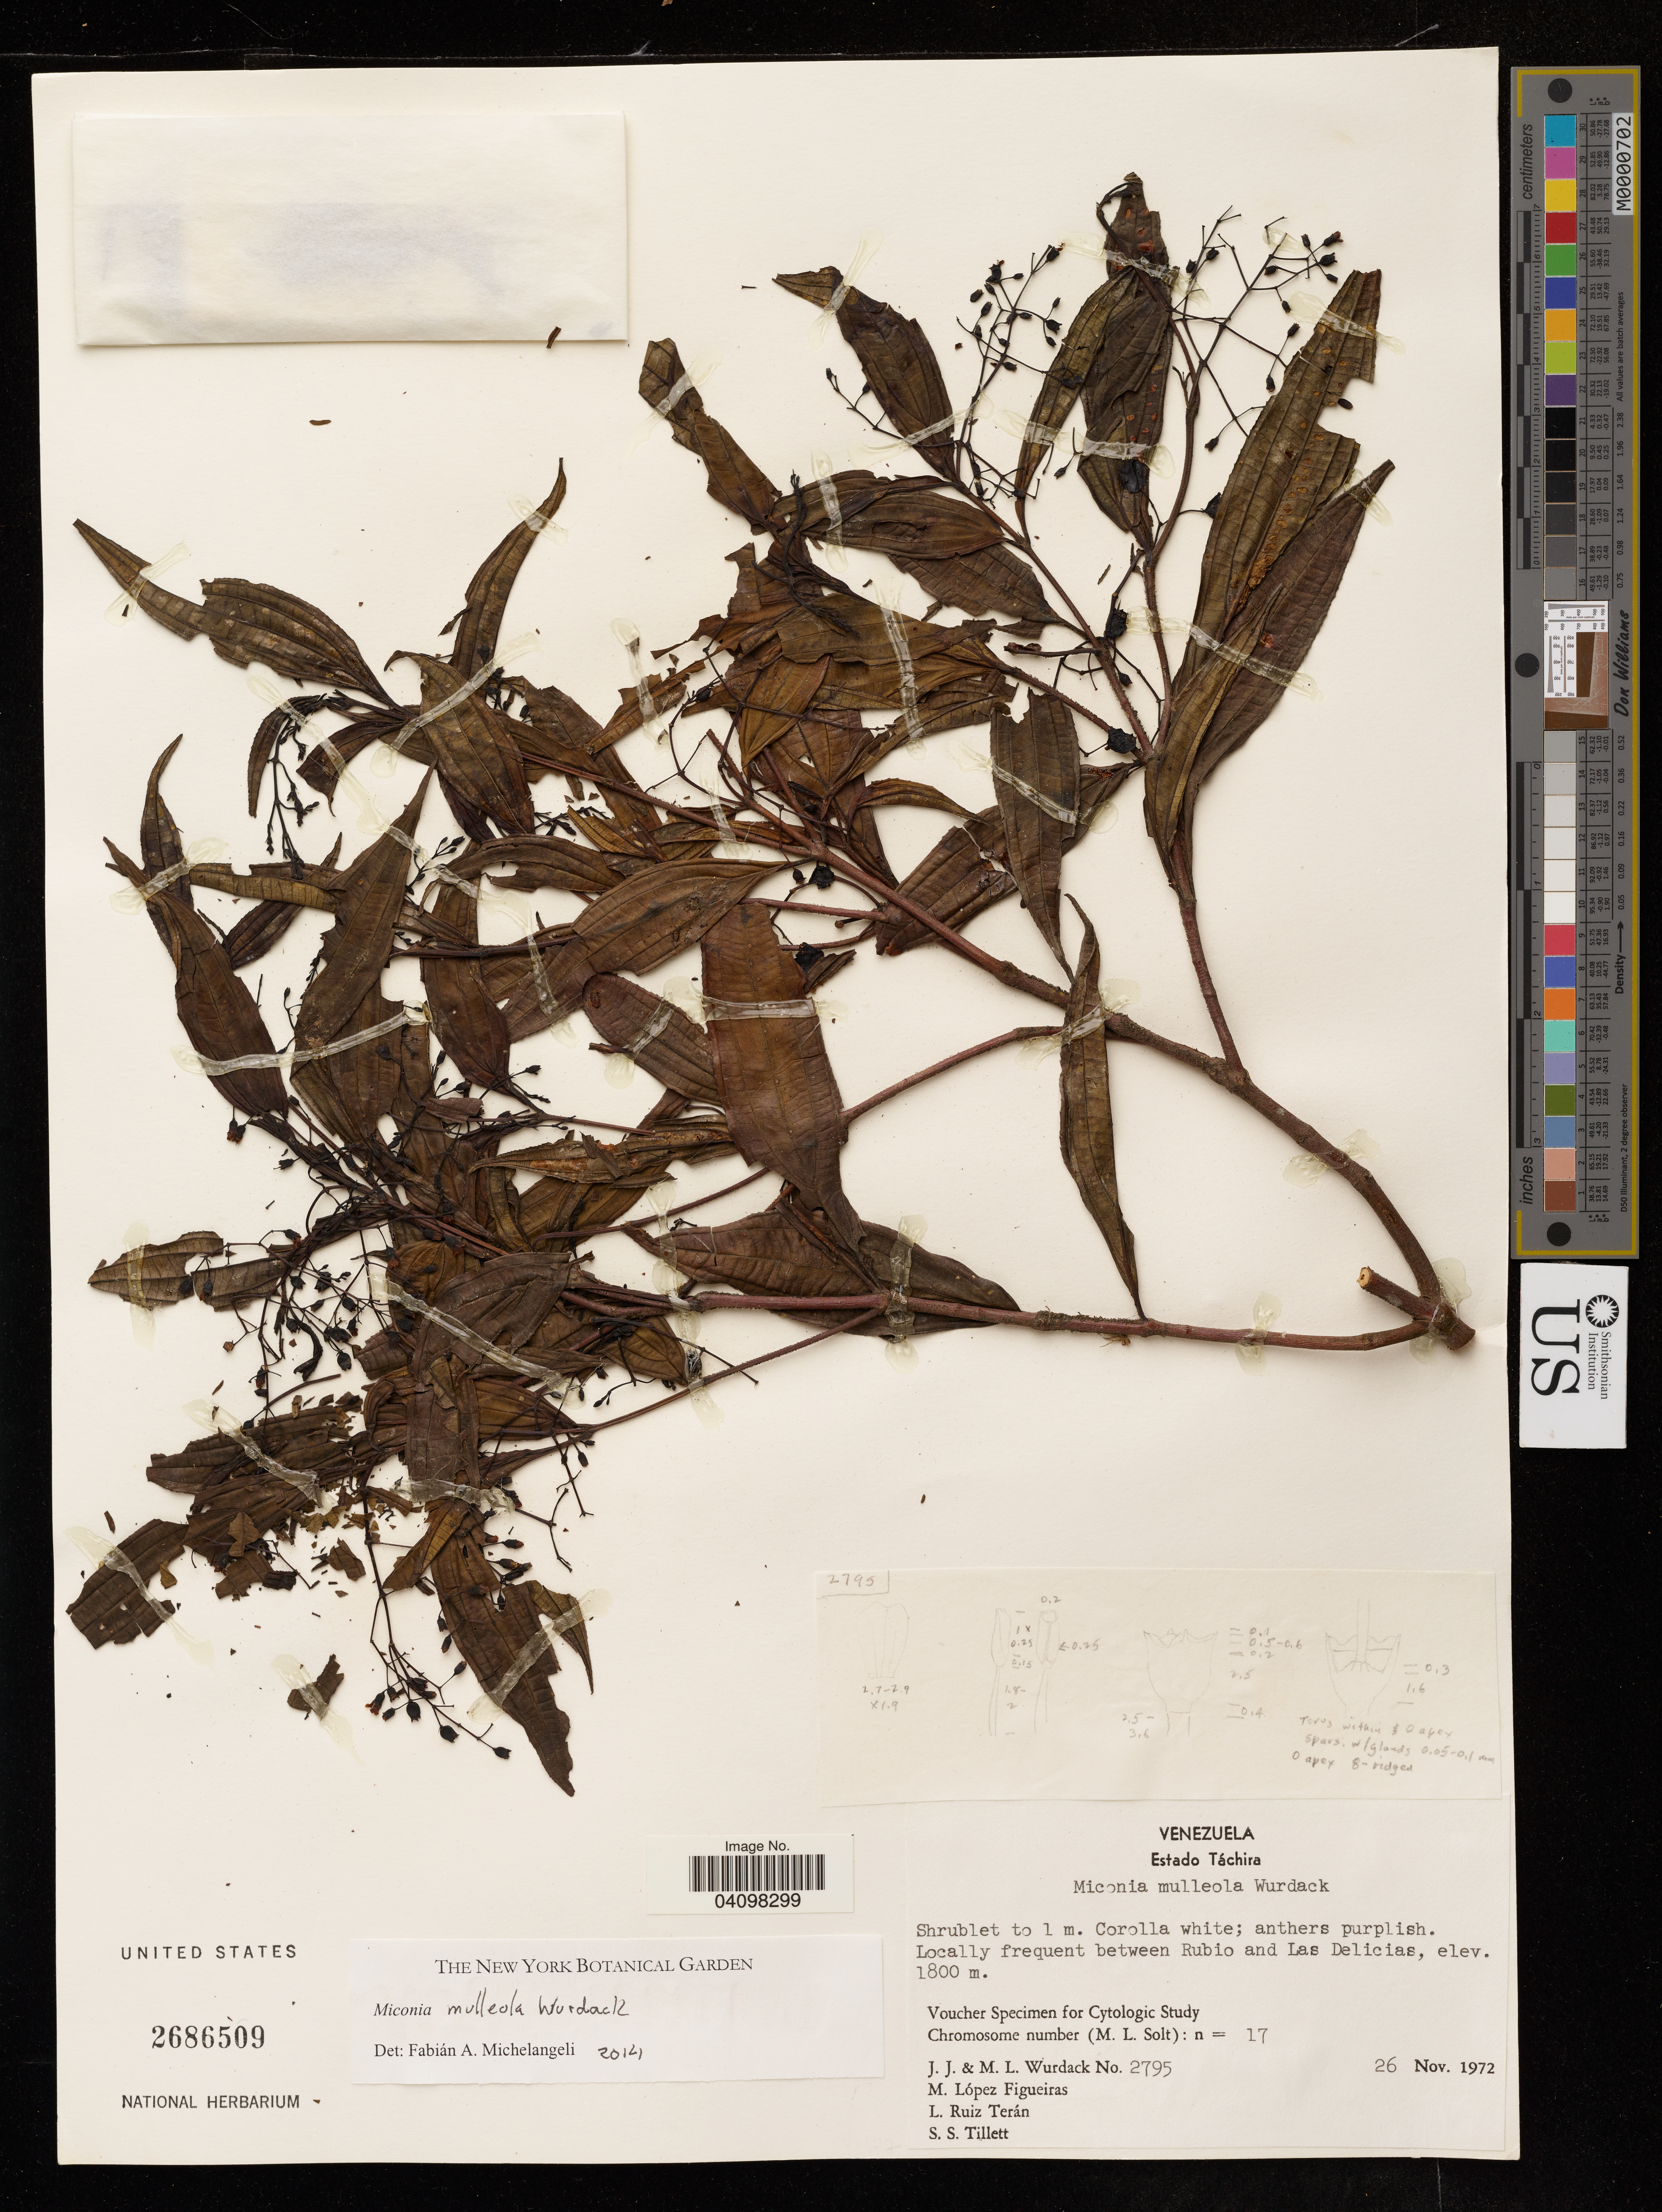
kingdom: Plantae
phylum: Tracheophyta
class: Magnoliopsida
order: Myrtales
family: Melastomataceae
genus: Miconia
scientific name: Miconia mulleola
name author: Wurdack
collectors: M. L. Wurdack, M. López Figueiras & L. E. Ruíz-Terán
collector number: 2795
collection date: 1972-11-26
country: Venezuela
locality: Venezuela, Estado Tachira. Between Rubio and Las Delicias.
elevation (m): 1800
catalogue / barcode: US 2686509